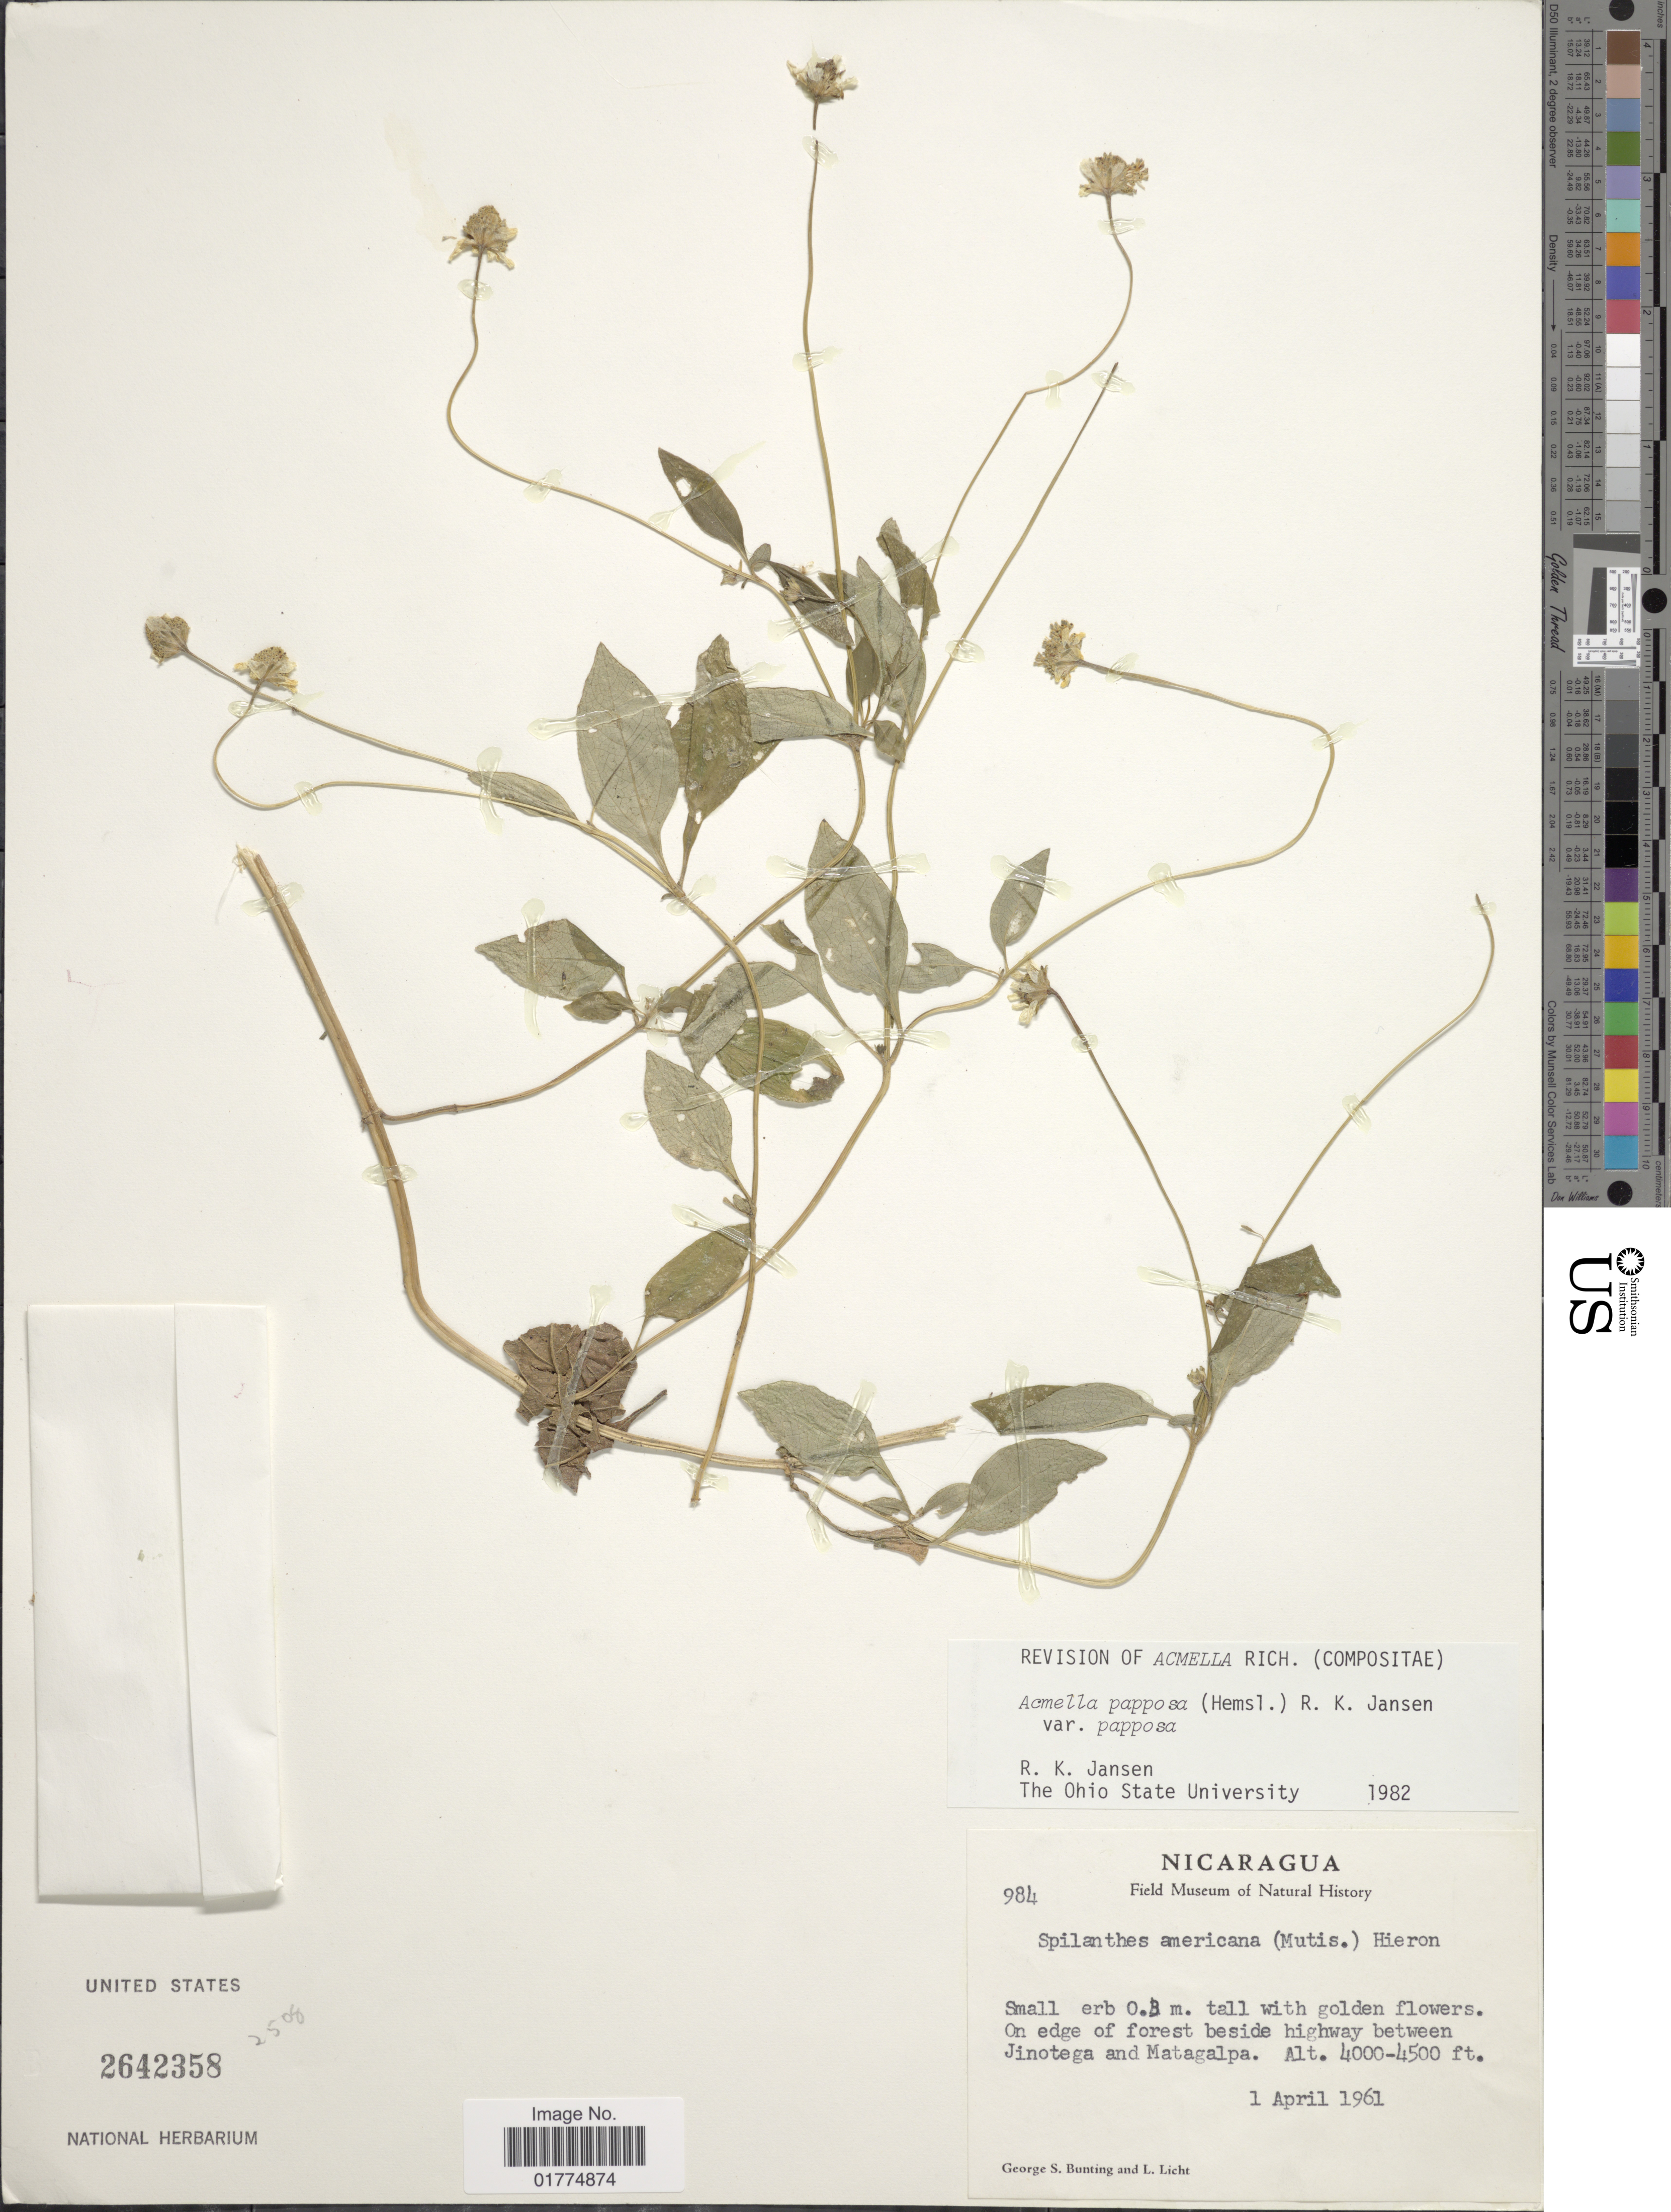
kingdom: Plantae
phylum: Tracheophyta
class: Magnoliopsida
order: Asterales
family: Asteraceae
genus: Acmella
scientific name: Acmella papposa var. papposa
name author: (Hemsl.) R.K. Jansen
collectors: G. S. Bunting & L. Licht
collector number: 984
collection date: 1961-04-01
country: Nicaragua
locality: On edge of forest beside highway between Jinotega and Matagalpa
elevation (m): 1219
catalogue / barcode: US 2642358